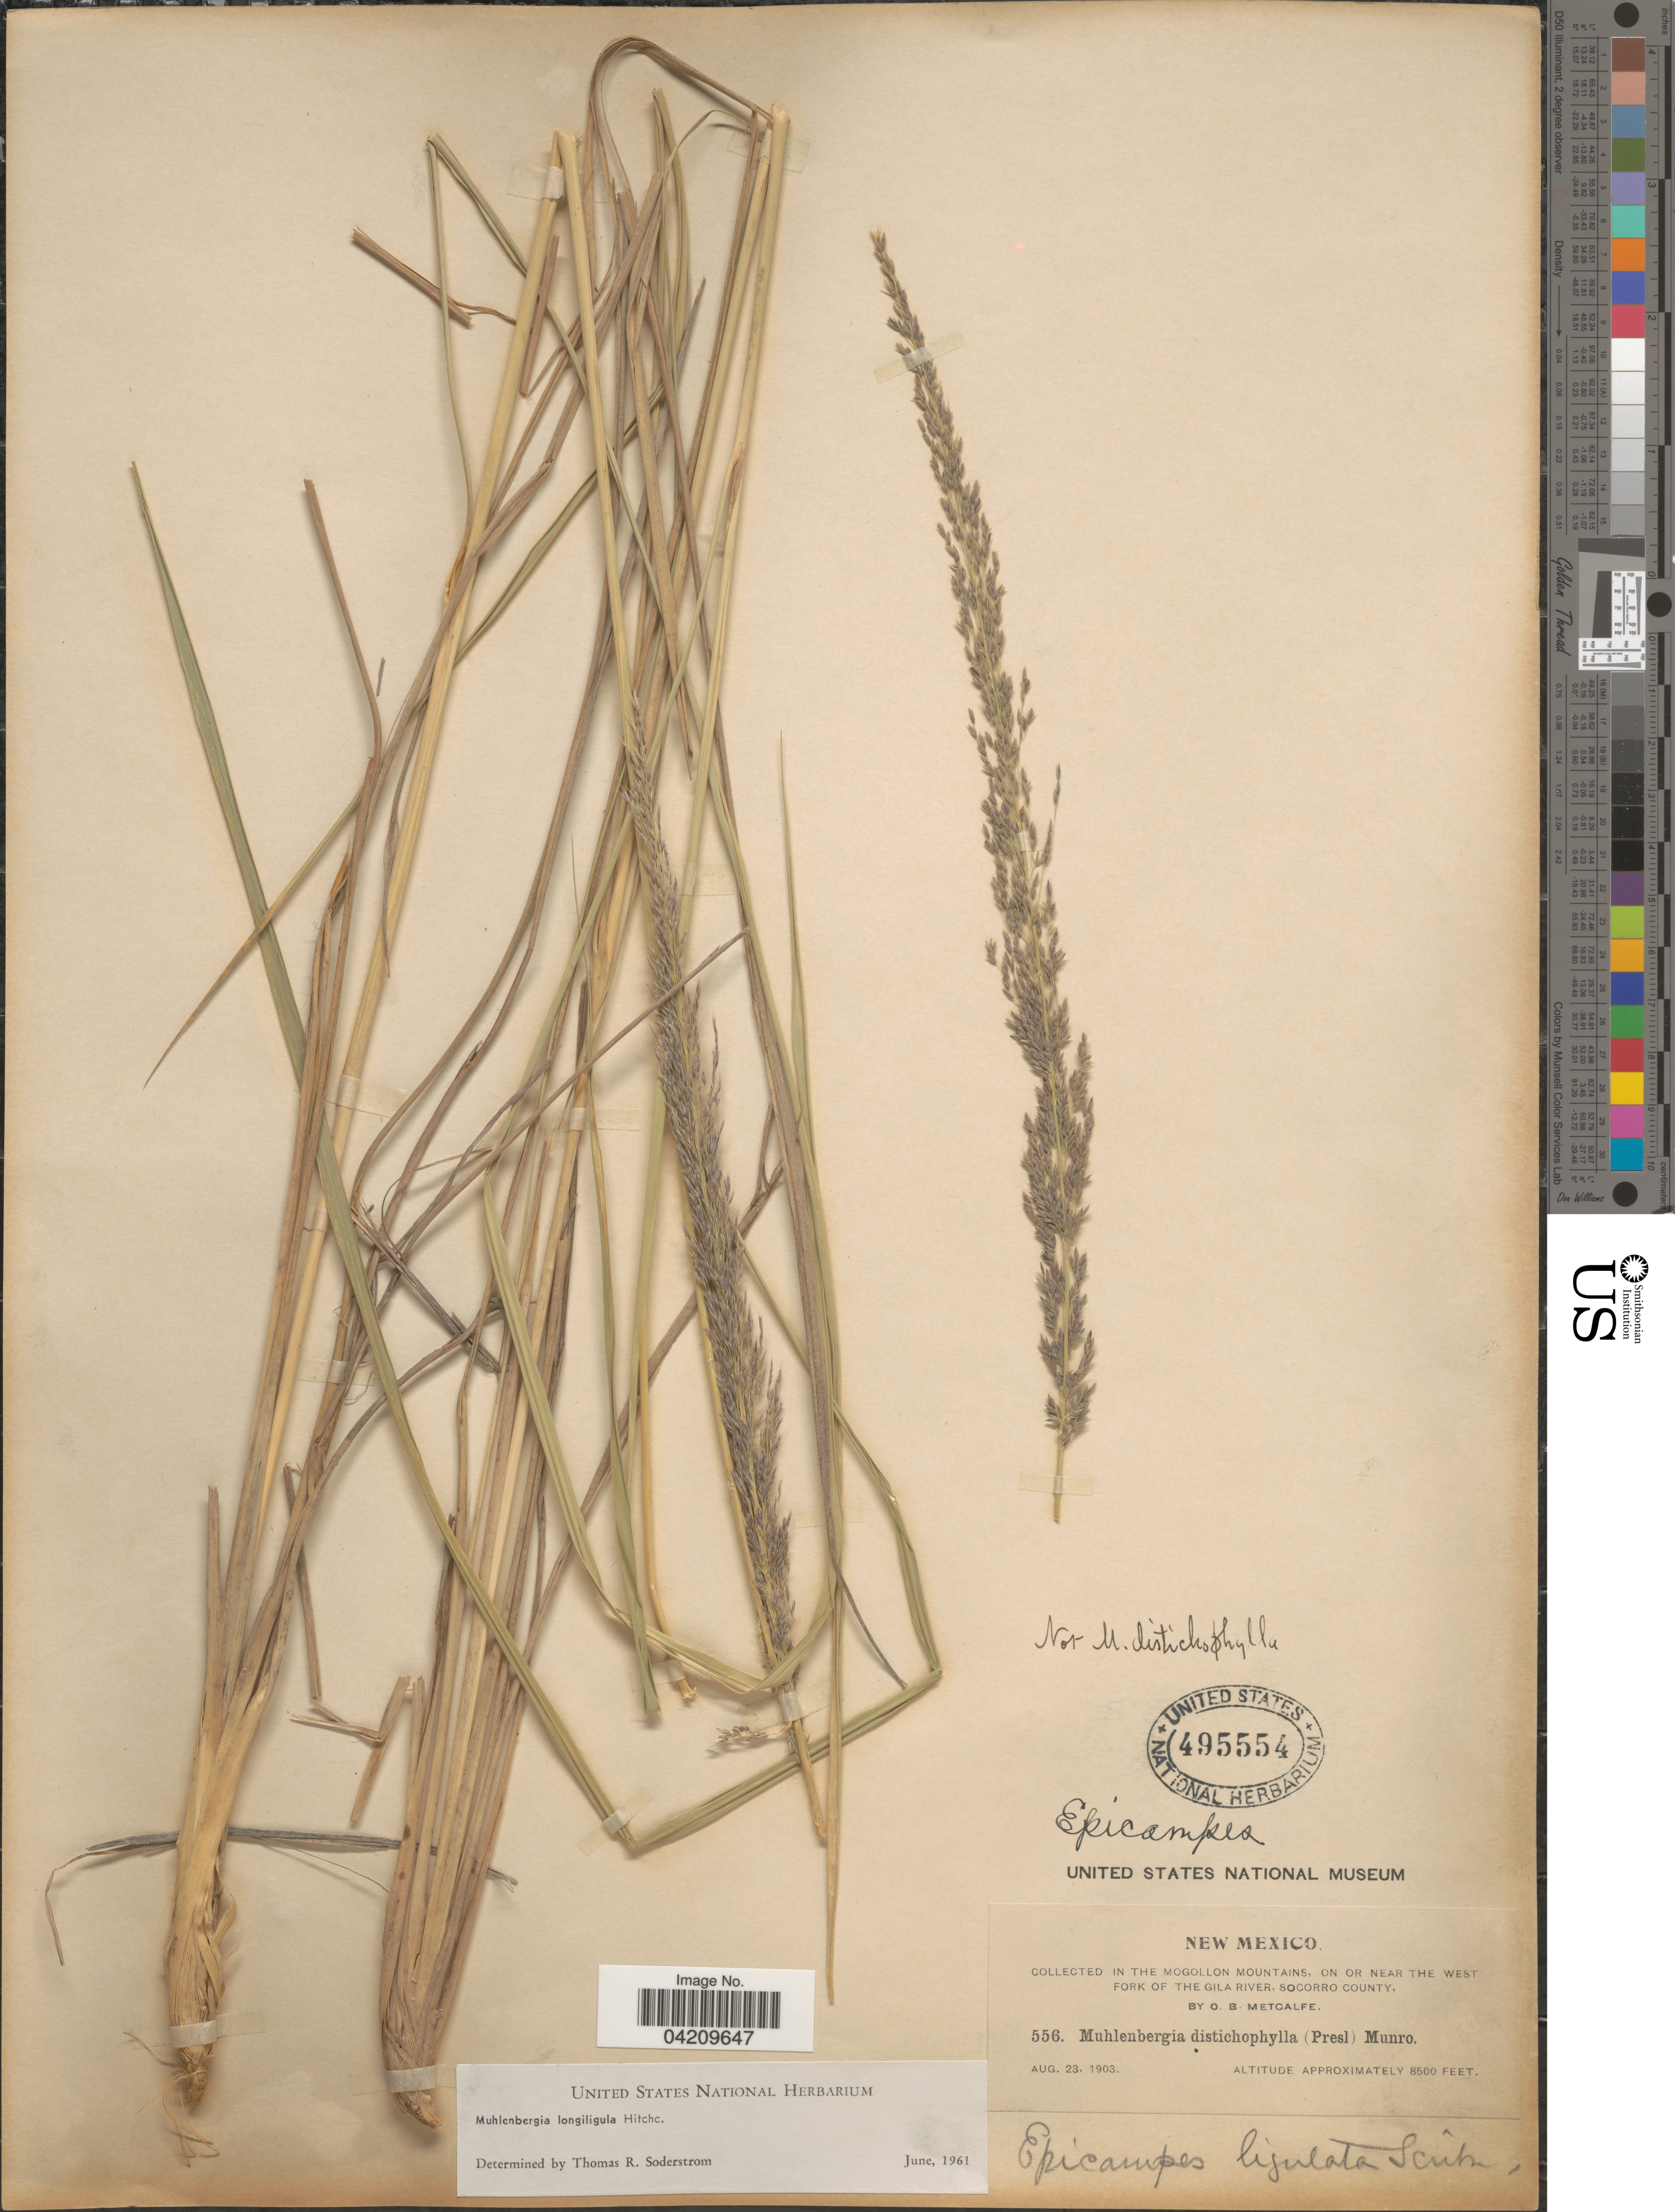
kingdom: Plantae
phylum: Tracheophyta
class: Liliopsida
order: Poales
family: Poaceae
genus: Muhlenbergia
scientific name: Muhlenbergia longiligula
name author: Hitchc.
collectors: O. B. Metcalfe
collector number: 556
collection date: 1903-08-23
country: United States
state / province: New Mexico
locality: In the Mogollon Mountains, on or near the West Fork of the Gila River, Socorro County.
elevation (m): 2591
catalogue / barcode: US 495554